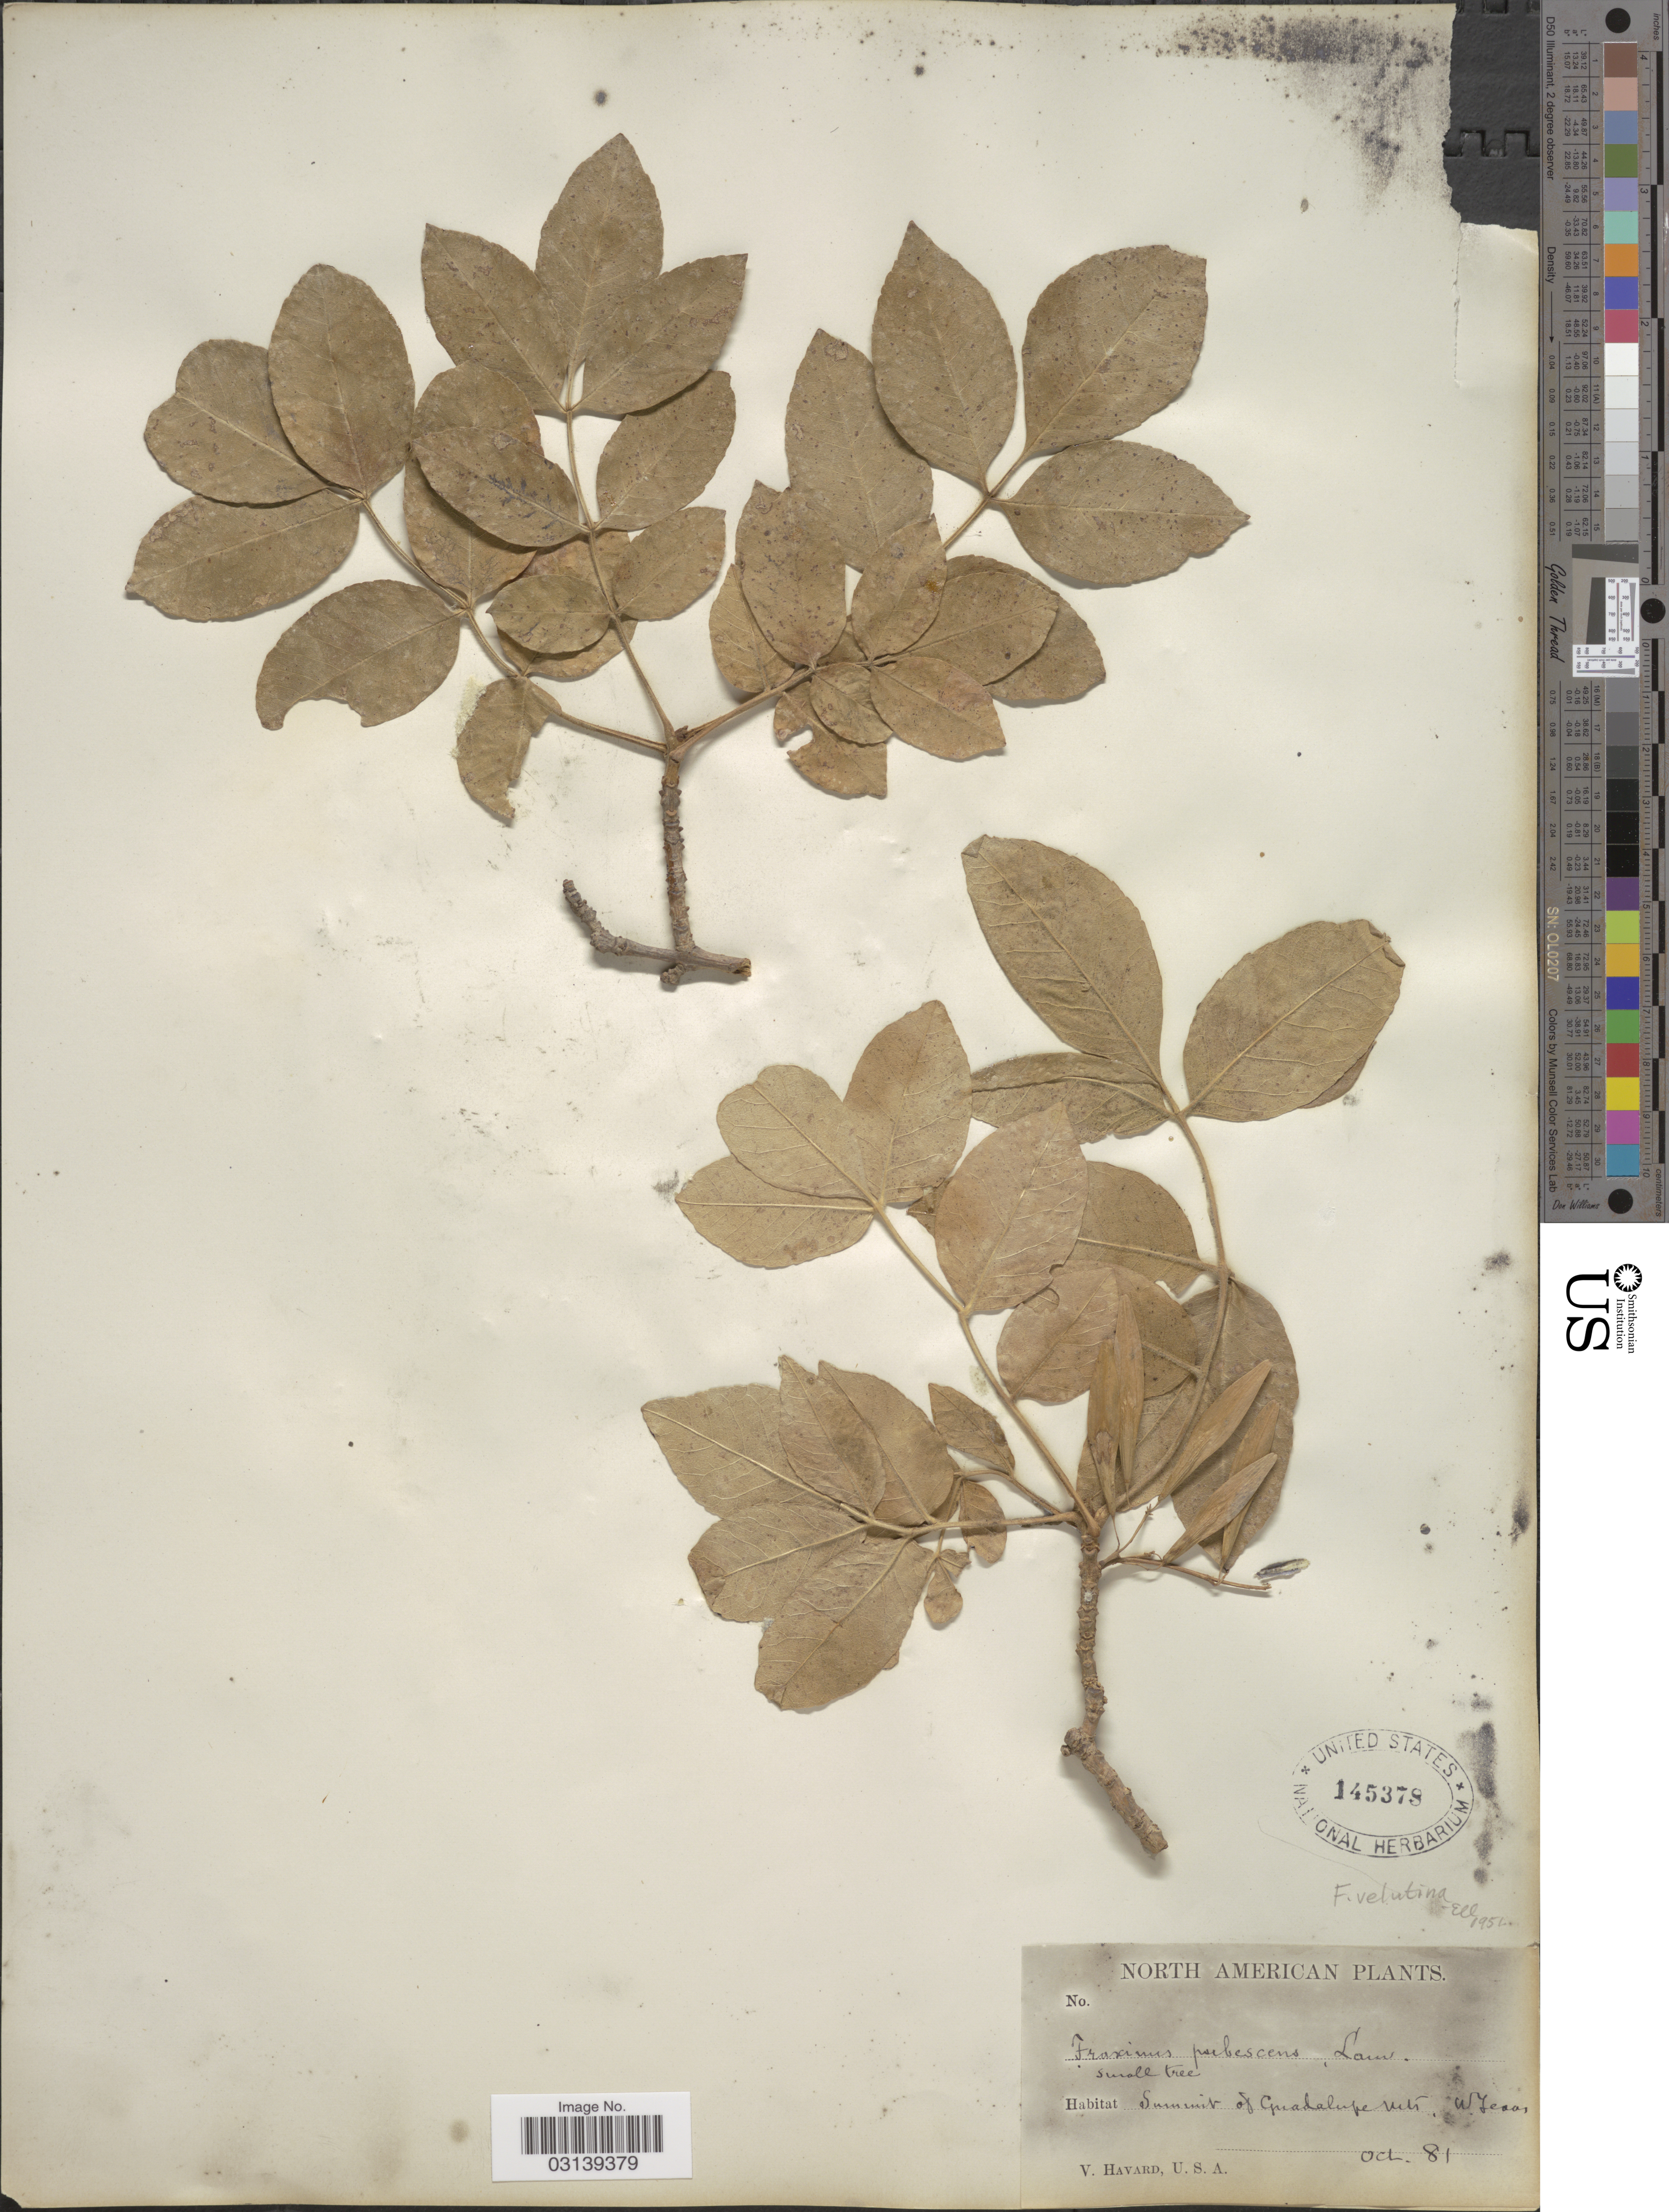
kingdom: Plantae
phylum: Tracheophyta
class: Magnoliopsida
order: Lamiales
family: Oleaceae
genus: Fraxinus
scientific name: Fraxinus velutina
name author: Torr.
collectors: V. Havard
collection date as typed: Transcribed d/m/y: /10/81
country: United States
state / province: Texas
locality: Summit of Guadalupe Mts., W. Texas.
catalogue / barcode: US 145378